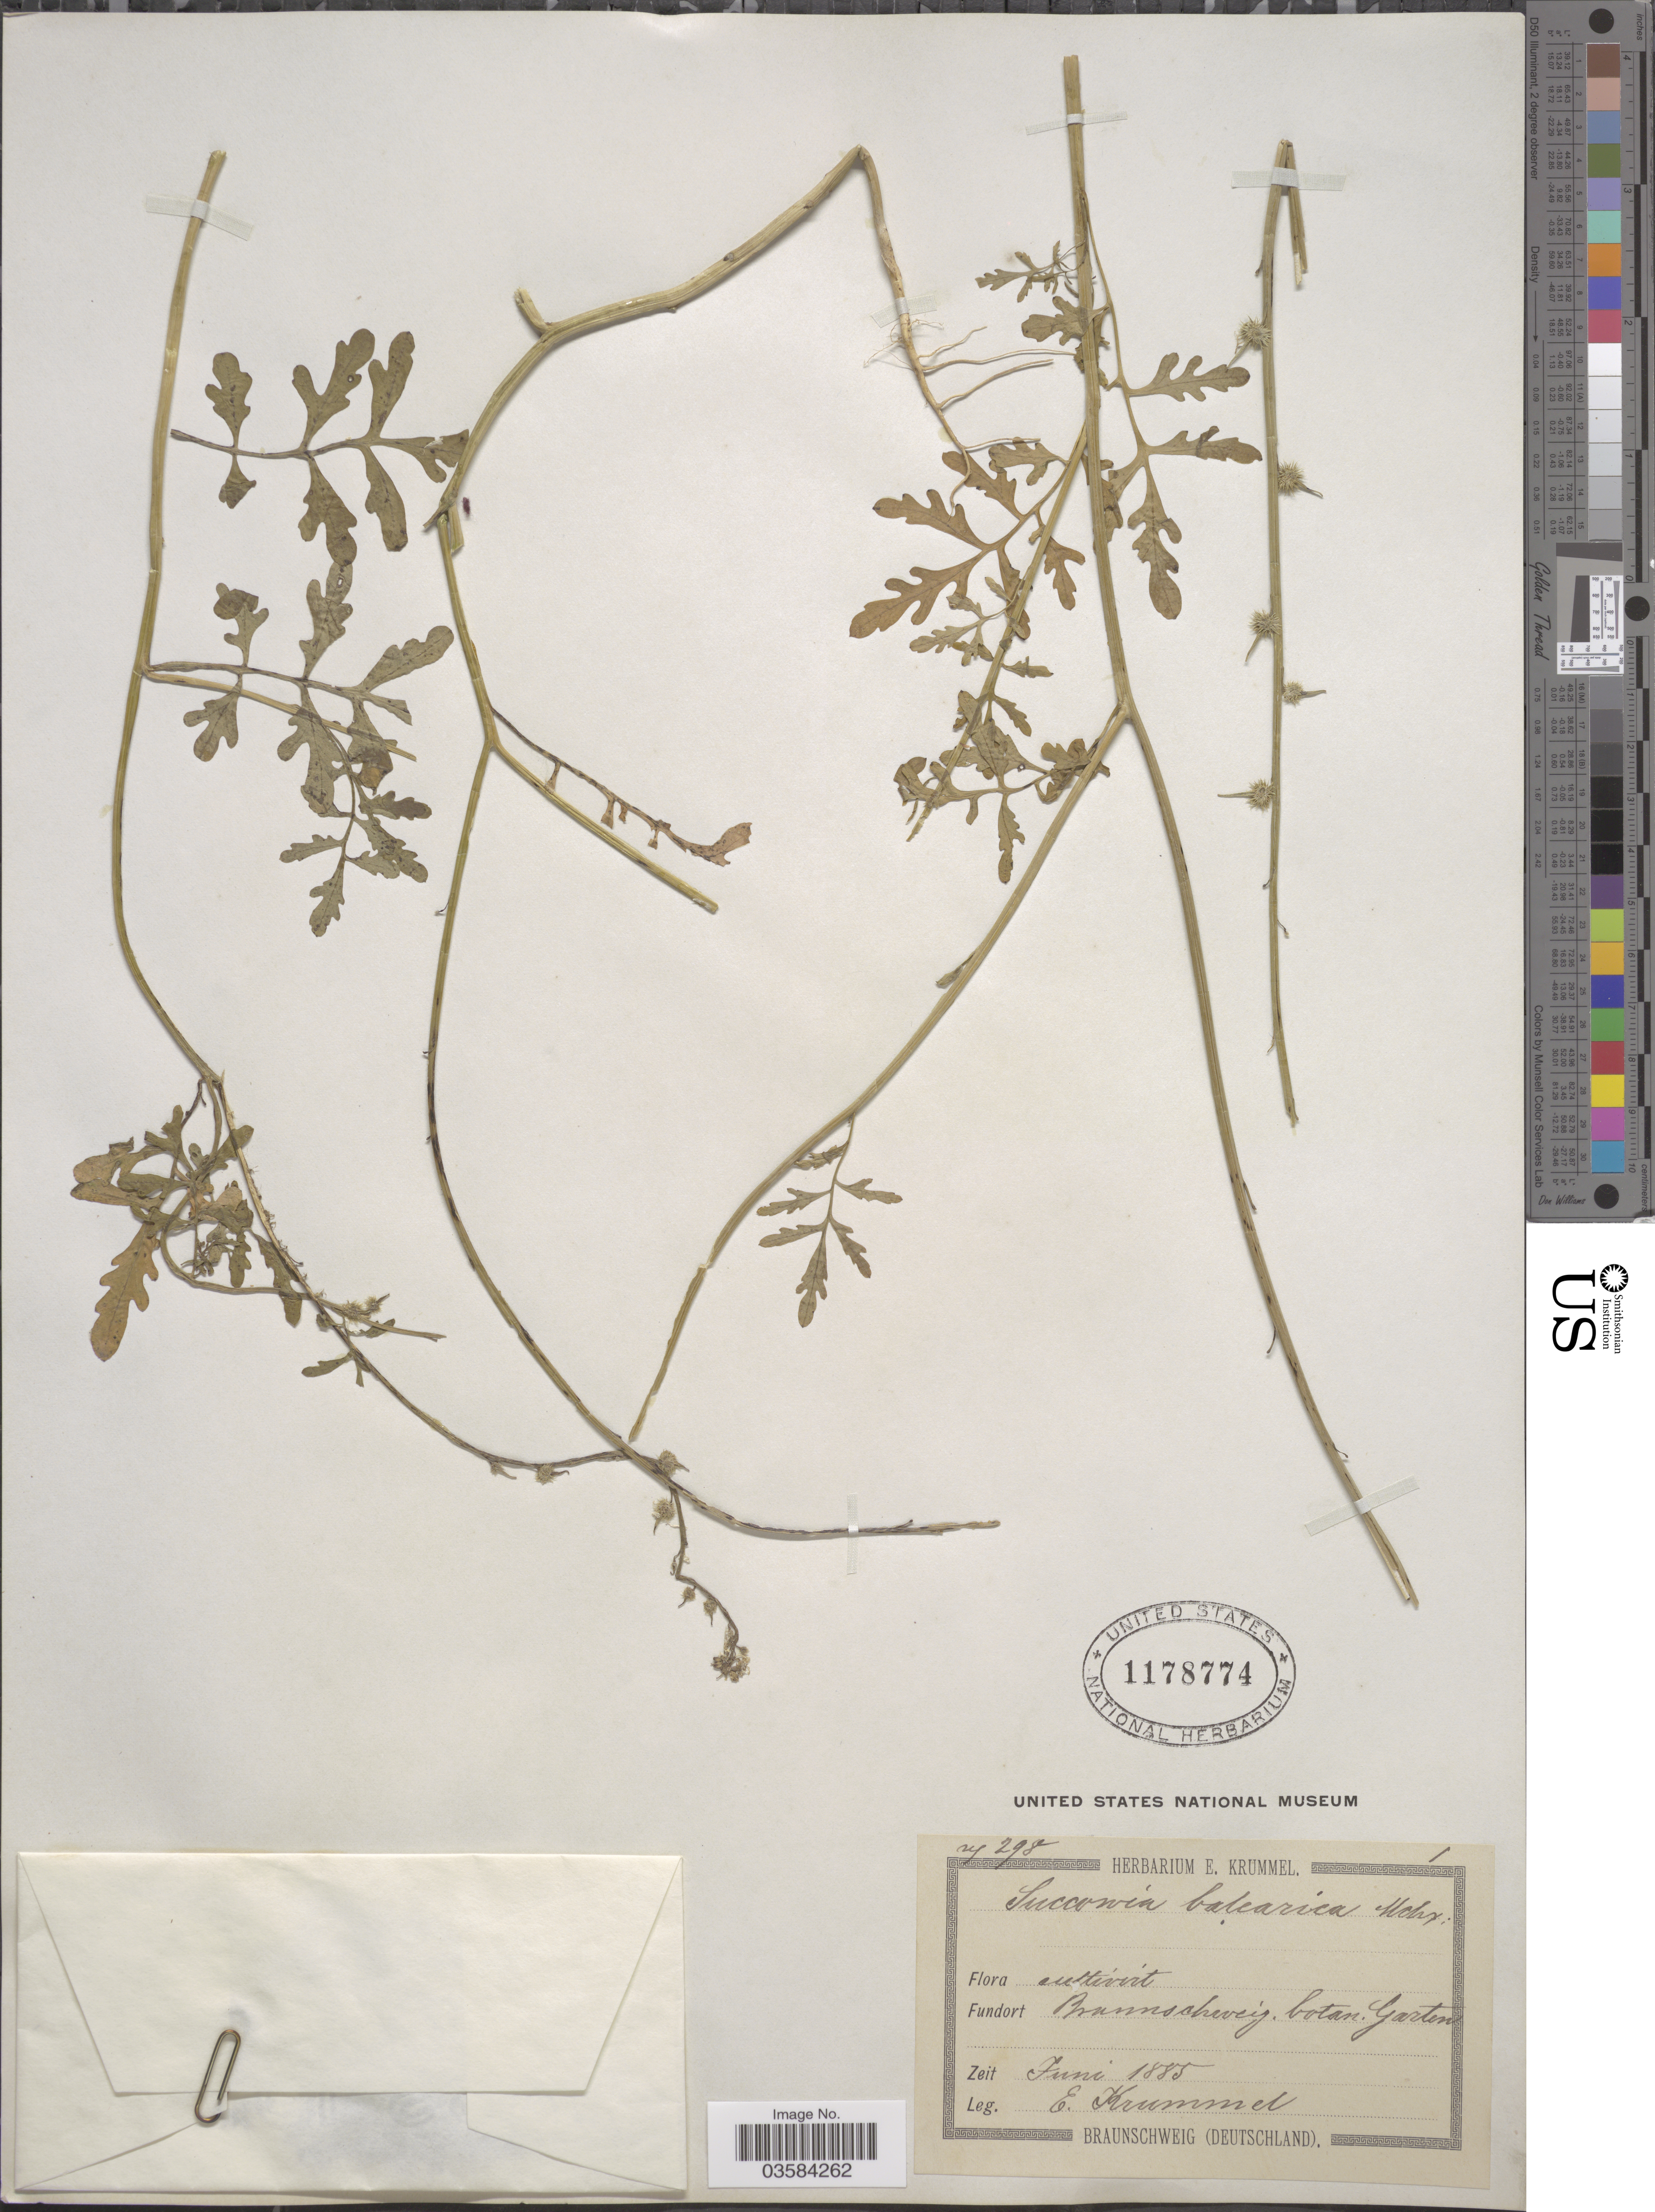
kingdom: Plantae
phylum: Tracheophyta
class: Magnoliopsida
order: Brassicales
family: Brassicaceae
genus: Succowia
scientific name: Succowia balearica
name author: (L.) Medik.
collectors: E. Krummel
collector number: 298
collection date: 1885-06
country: Germany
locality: Braunschweig botan. Garten.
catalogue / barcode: US 1178774